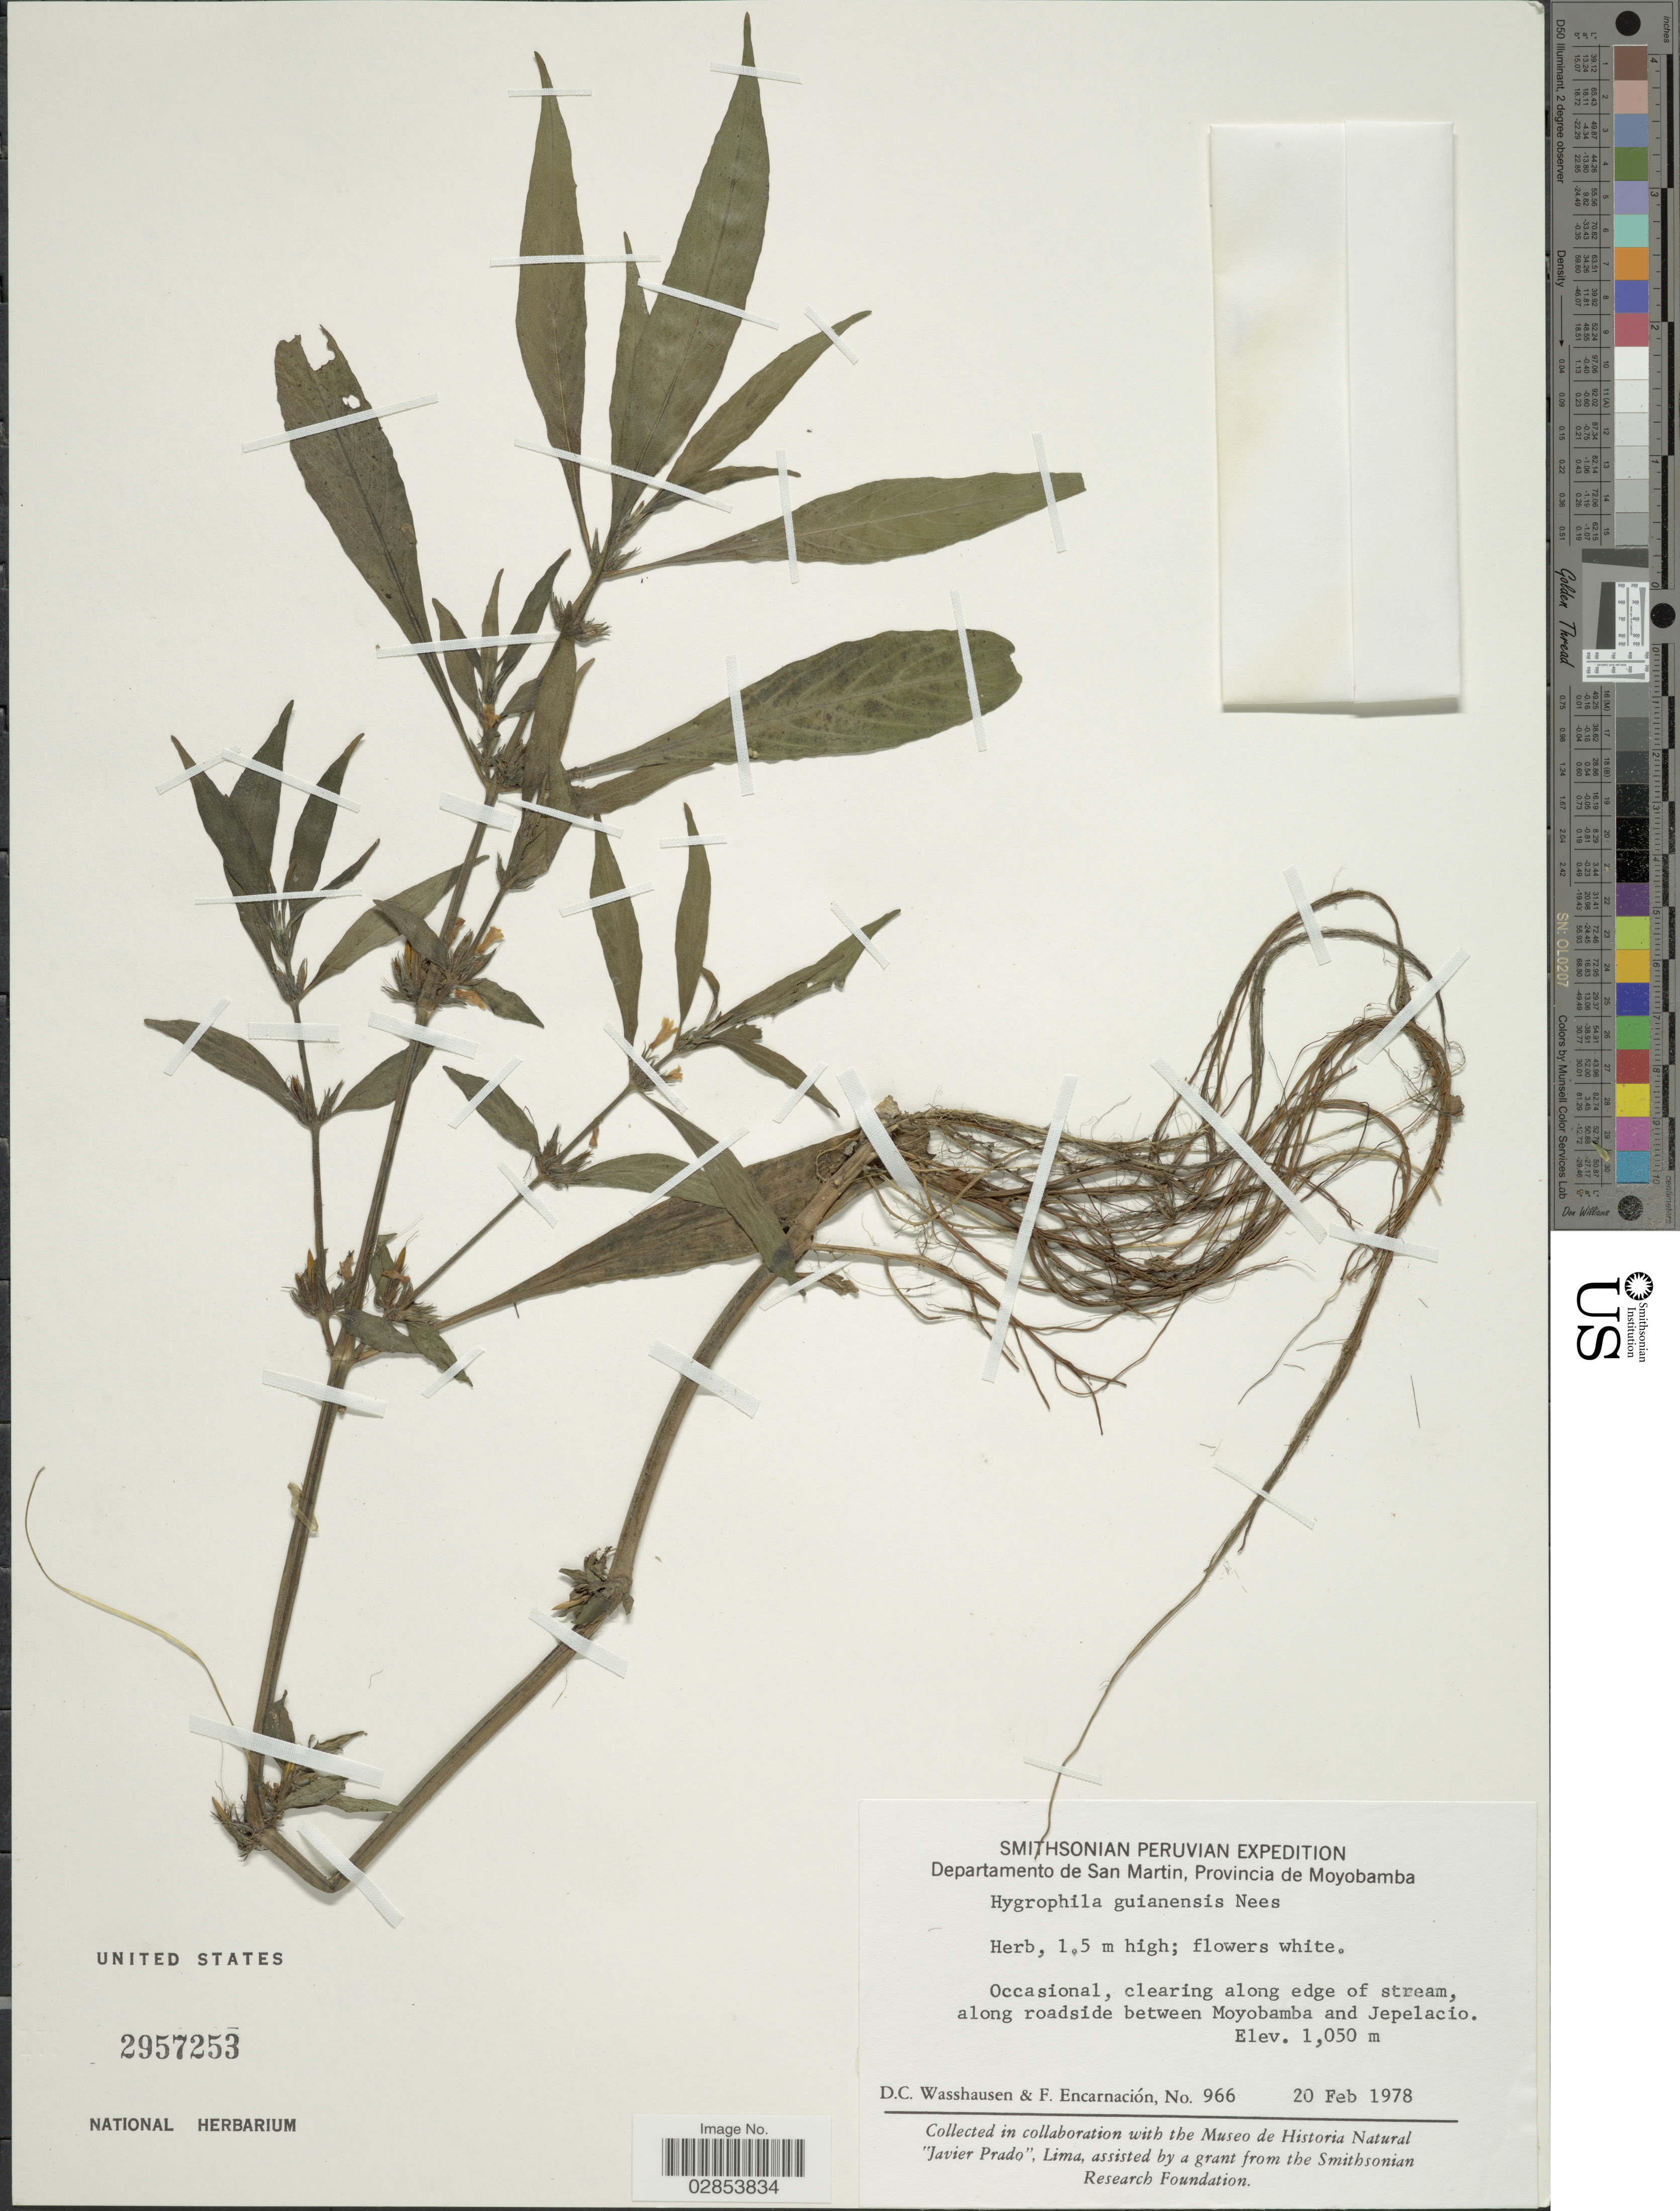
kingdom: Plantae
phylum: Tracheophyta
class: Magnoliopsida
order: Lamiales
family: Acanthaceae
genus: Hygrophila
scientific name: Hygrophila costata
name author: Nees & T. Nees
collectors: D. C. Wasshausen & F. Encarnación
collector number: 966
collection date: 1978-02-20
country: Peru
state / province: San Martín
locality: Departamento de San Martin, Provincia de Moyobamba, along roadside between Moyobamba and Jepelacio.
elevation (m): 1050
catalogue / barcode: US 2957253